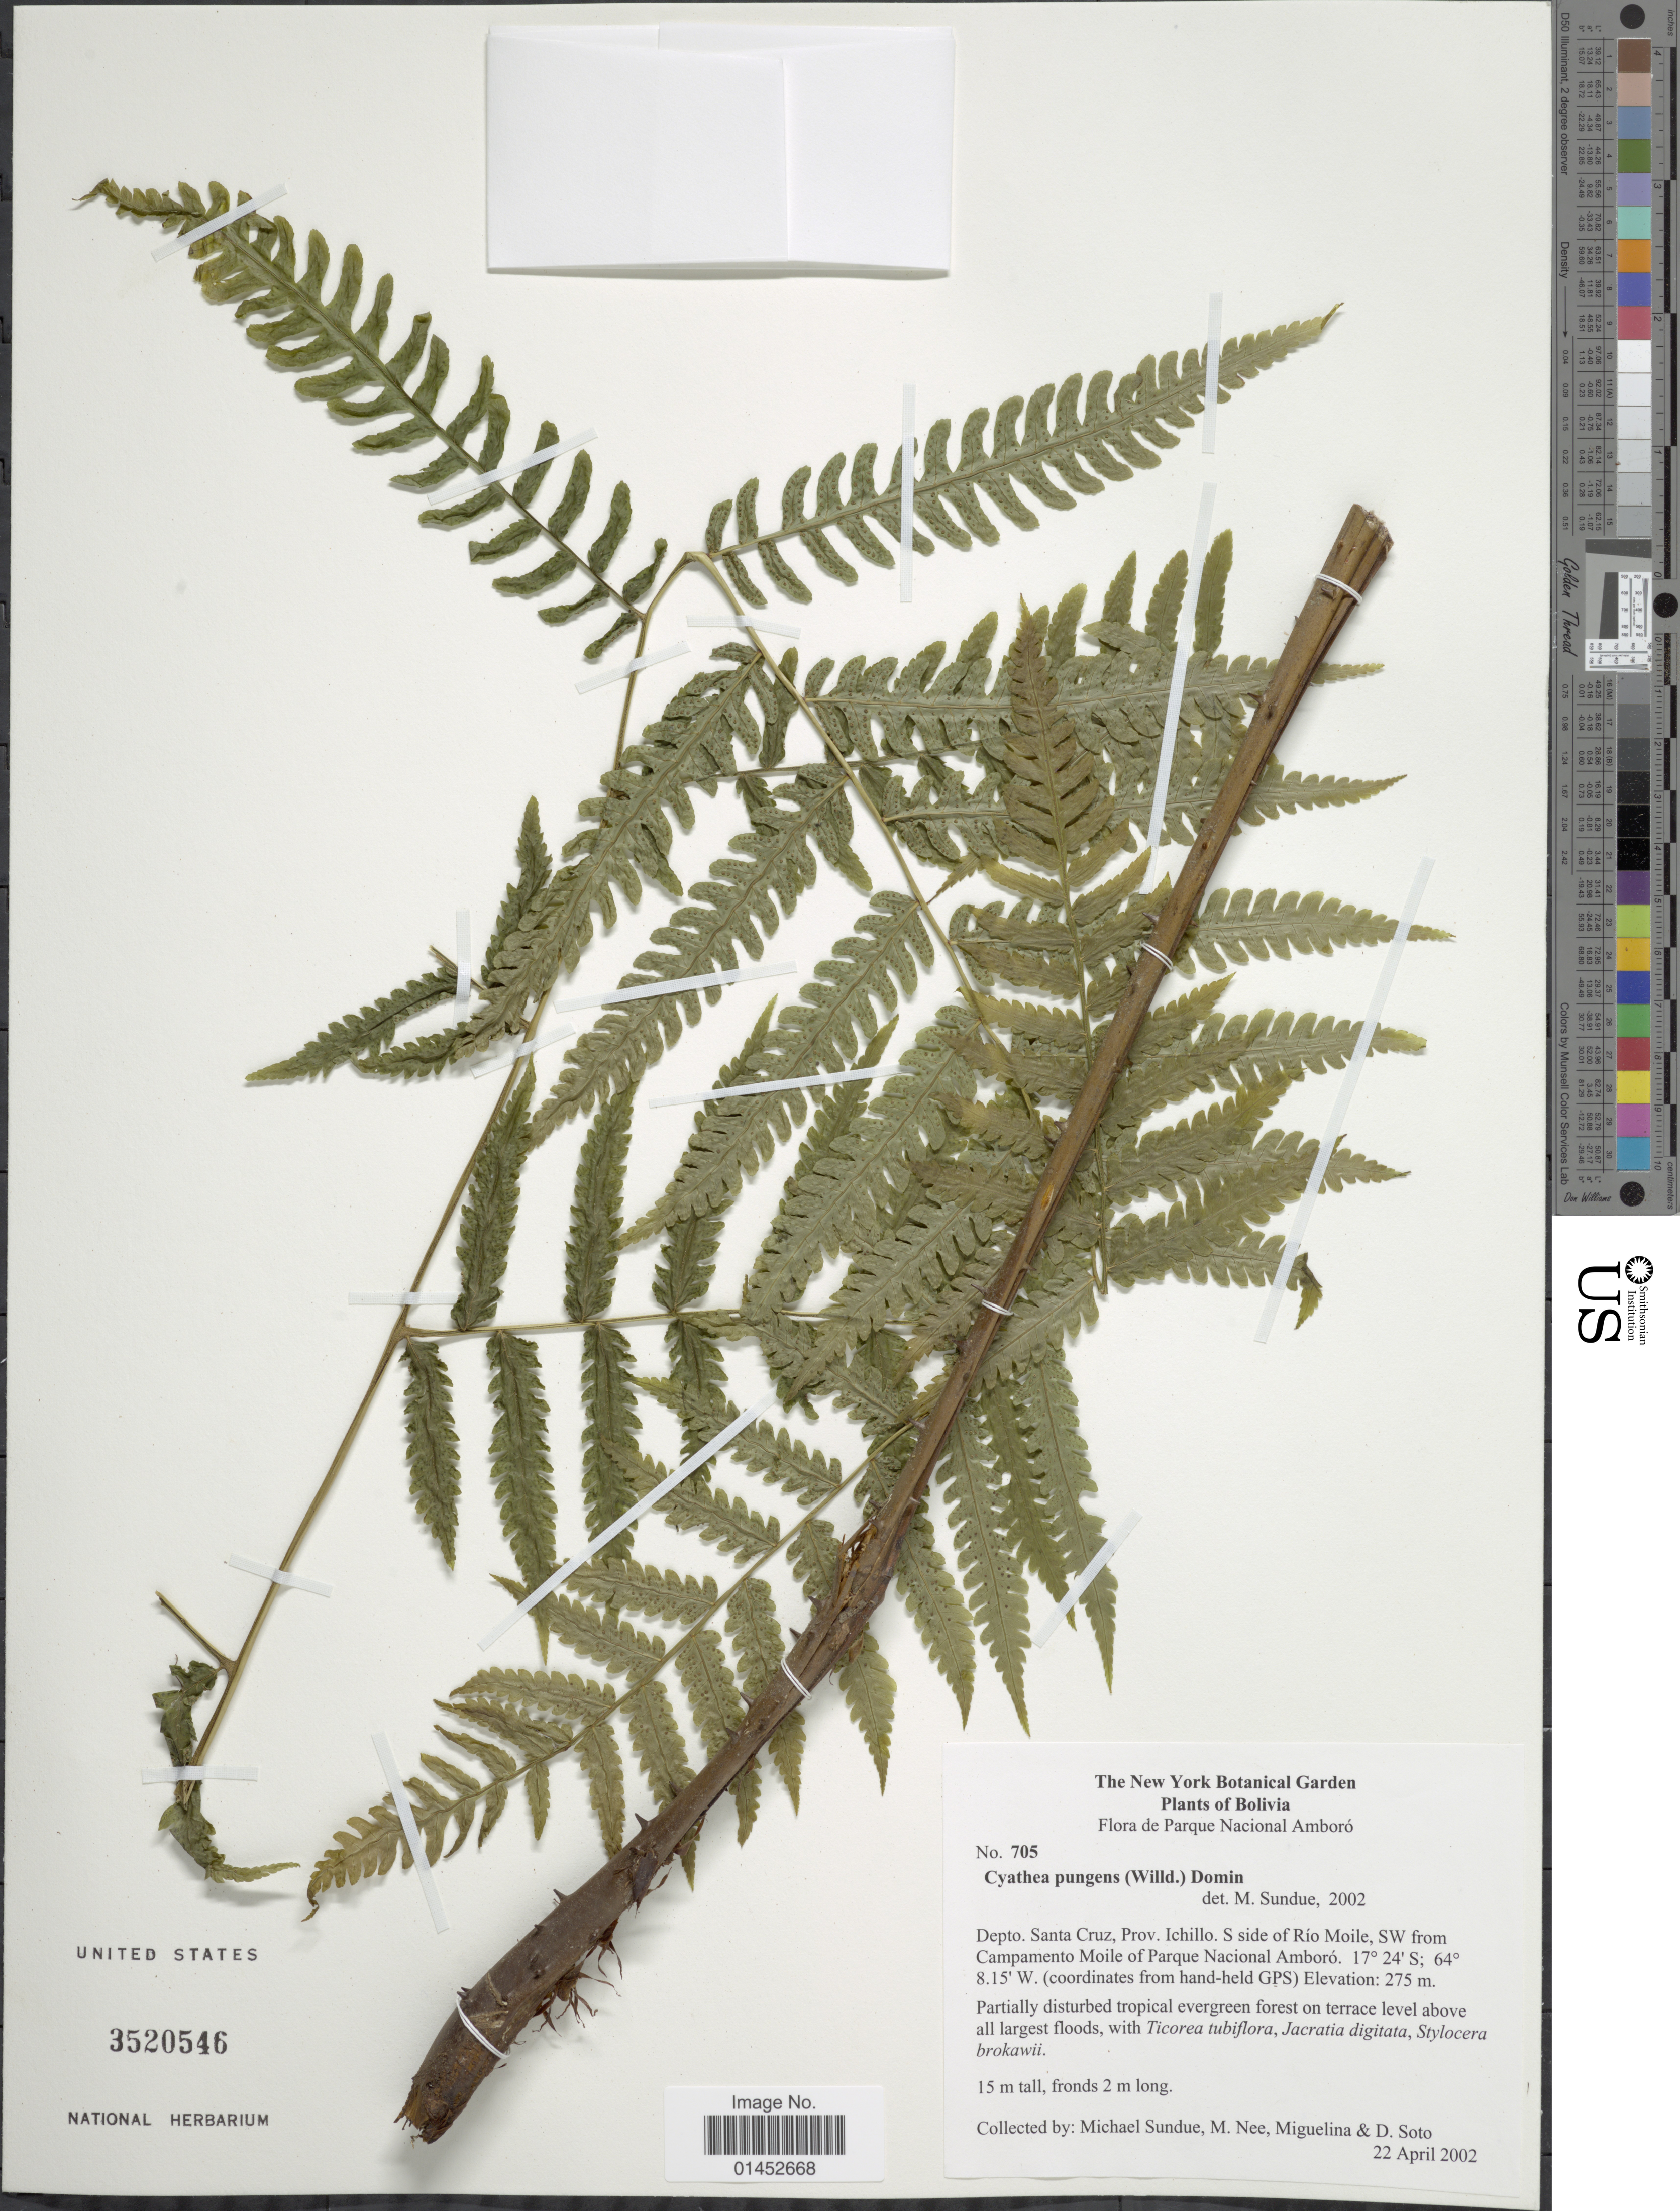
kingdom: Plantae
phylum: Tracheophyta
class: Polypodiopsida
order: Cyatheales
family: Cyatheaceae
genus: Cyathea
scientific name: Cyathea pungens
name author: (Willd.) Domin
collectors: M. Sundue, M. Nee, M. Soto Arenas & D. Soto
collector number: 705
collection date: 2002-04-22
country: Bolivia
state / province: Santa Cruz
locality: Depto Santa Cruz, Prov Ichillo. S side of Río Moile,SW from Campamento Moile of Parque Nacional Amboró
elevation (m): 275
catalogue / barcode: US 3520546